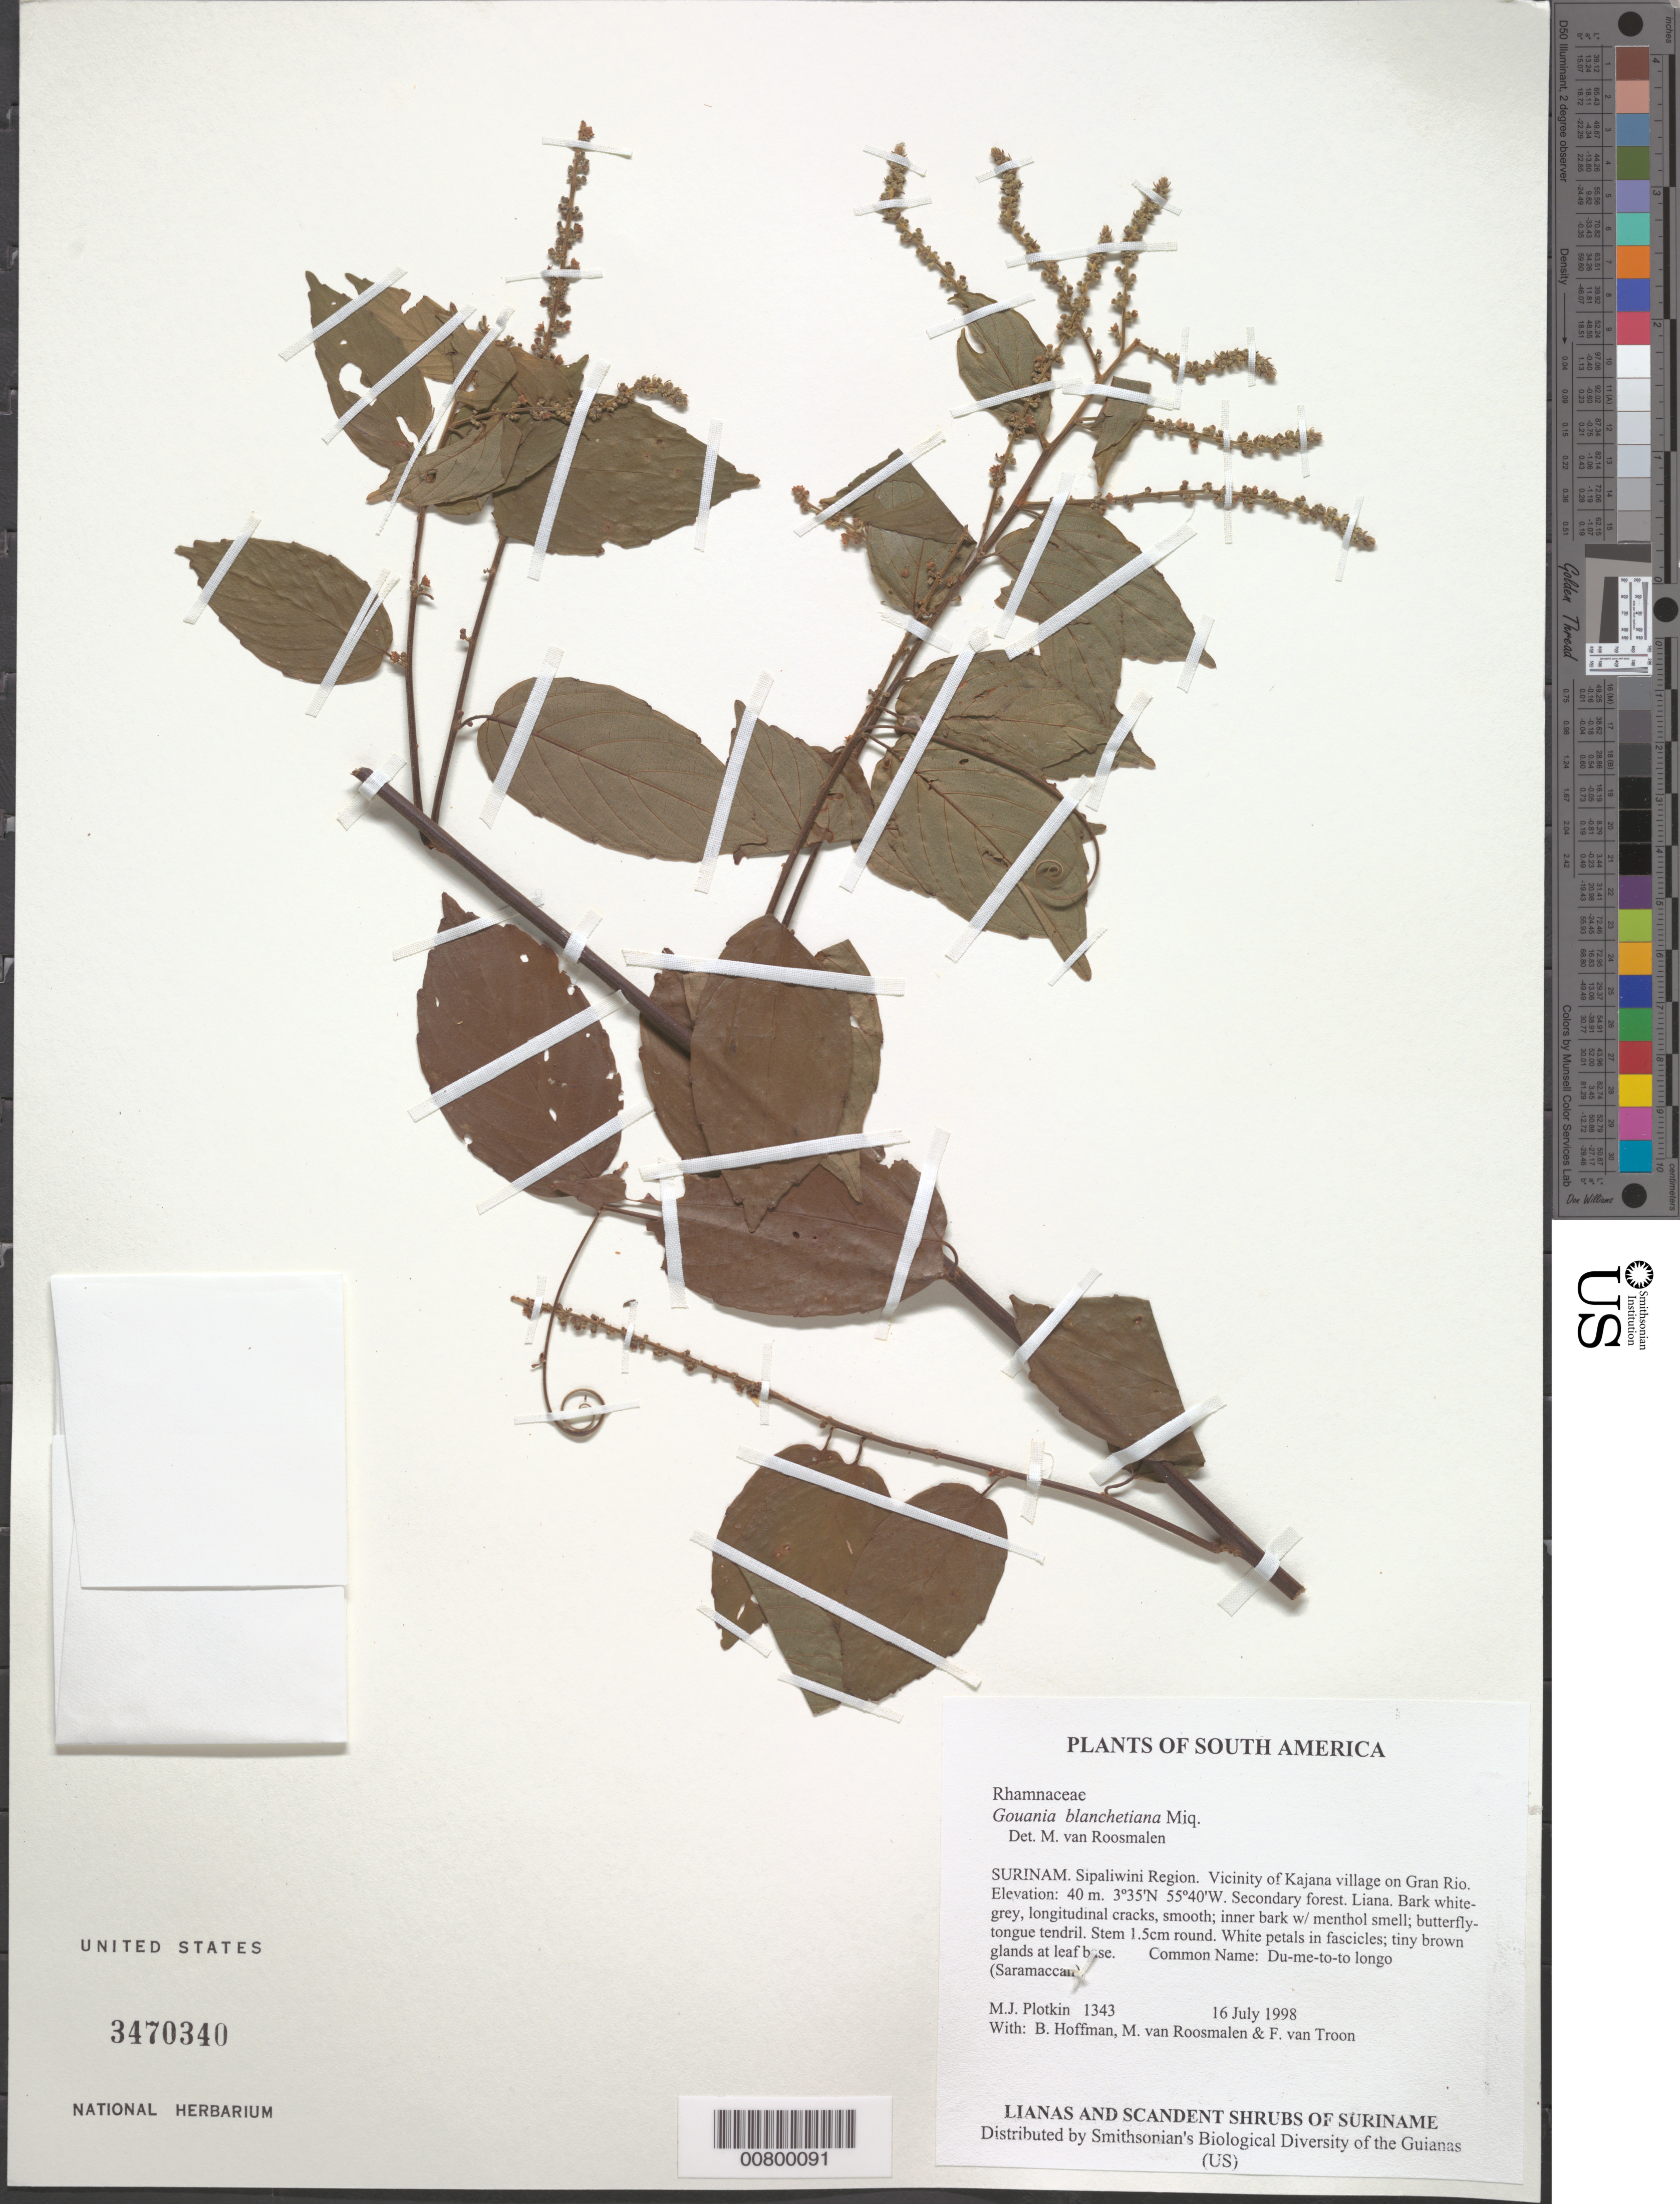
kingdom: Plantae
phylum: Tracheophyta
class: Magnoliopsida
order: Rosales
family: Rhamnaceae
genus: Gouania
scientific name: Gouania blanchetiana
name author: Miq.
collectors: M. Plotkin, B. Hoffman, M. G. M. v. Roosmalen & F. Van Troon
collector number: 1343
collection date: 1998-07-16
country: Suriname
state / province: Sipaliwini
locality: Vicinity of Kajana village on Gran Rio.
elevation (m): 40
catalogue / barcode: US 3470340